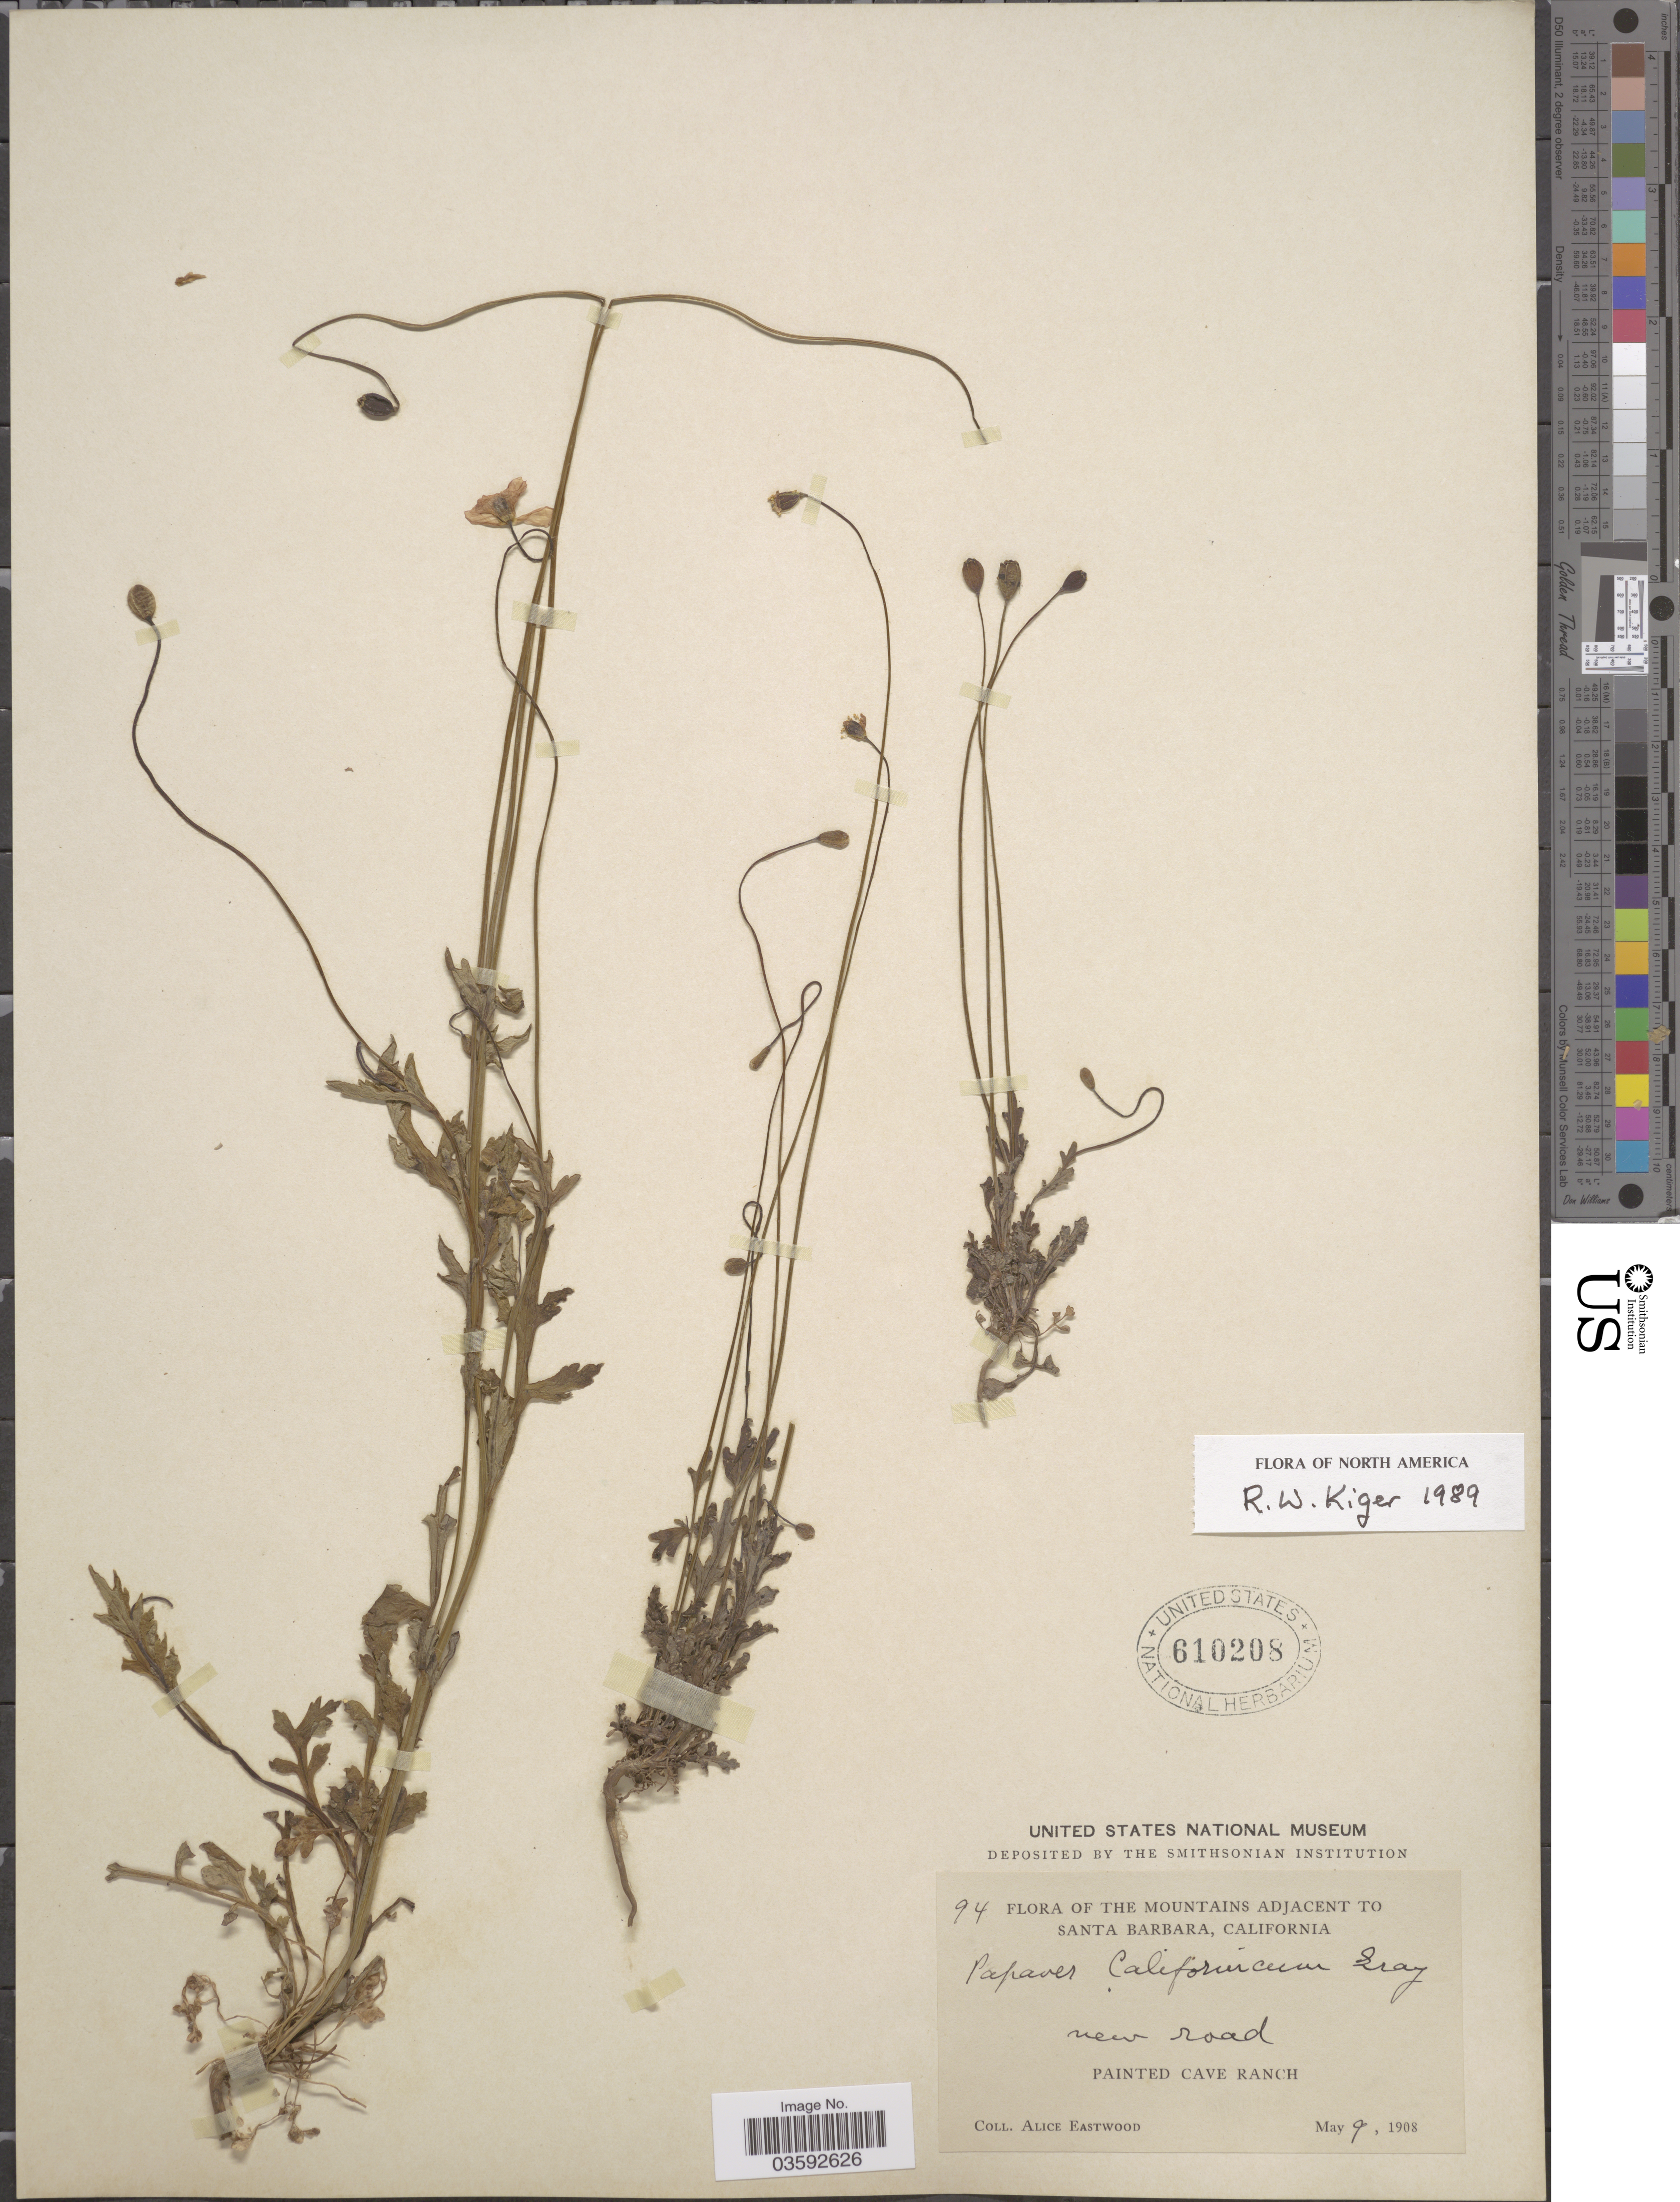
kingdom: Plantae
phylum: Tracheophyta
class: Magnoliopsida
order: Ranunculales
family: Papaveraceae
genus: Papaver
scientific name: Papaver californicum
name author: A. Gray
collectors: A. Eastwood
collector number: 94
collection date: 1908-05-09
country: United States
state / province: California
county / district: Santa Barbara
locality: The Mountains adjacent to Santa Barbara. New road. Painted Cave Ranch.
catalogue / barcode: US 610208